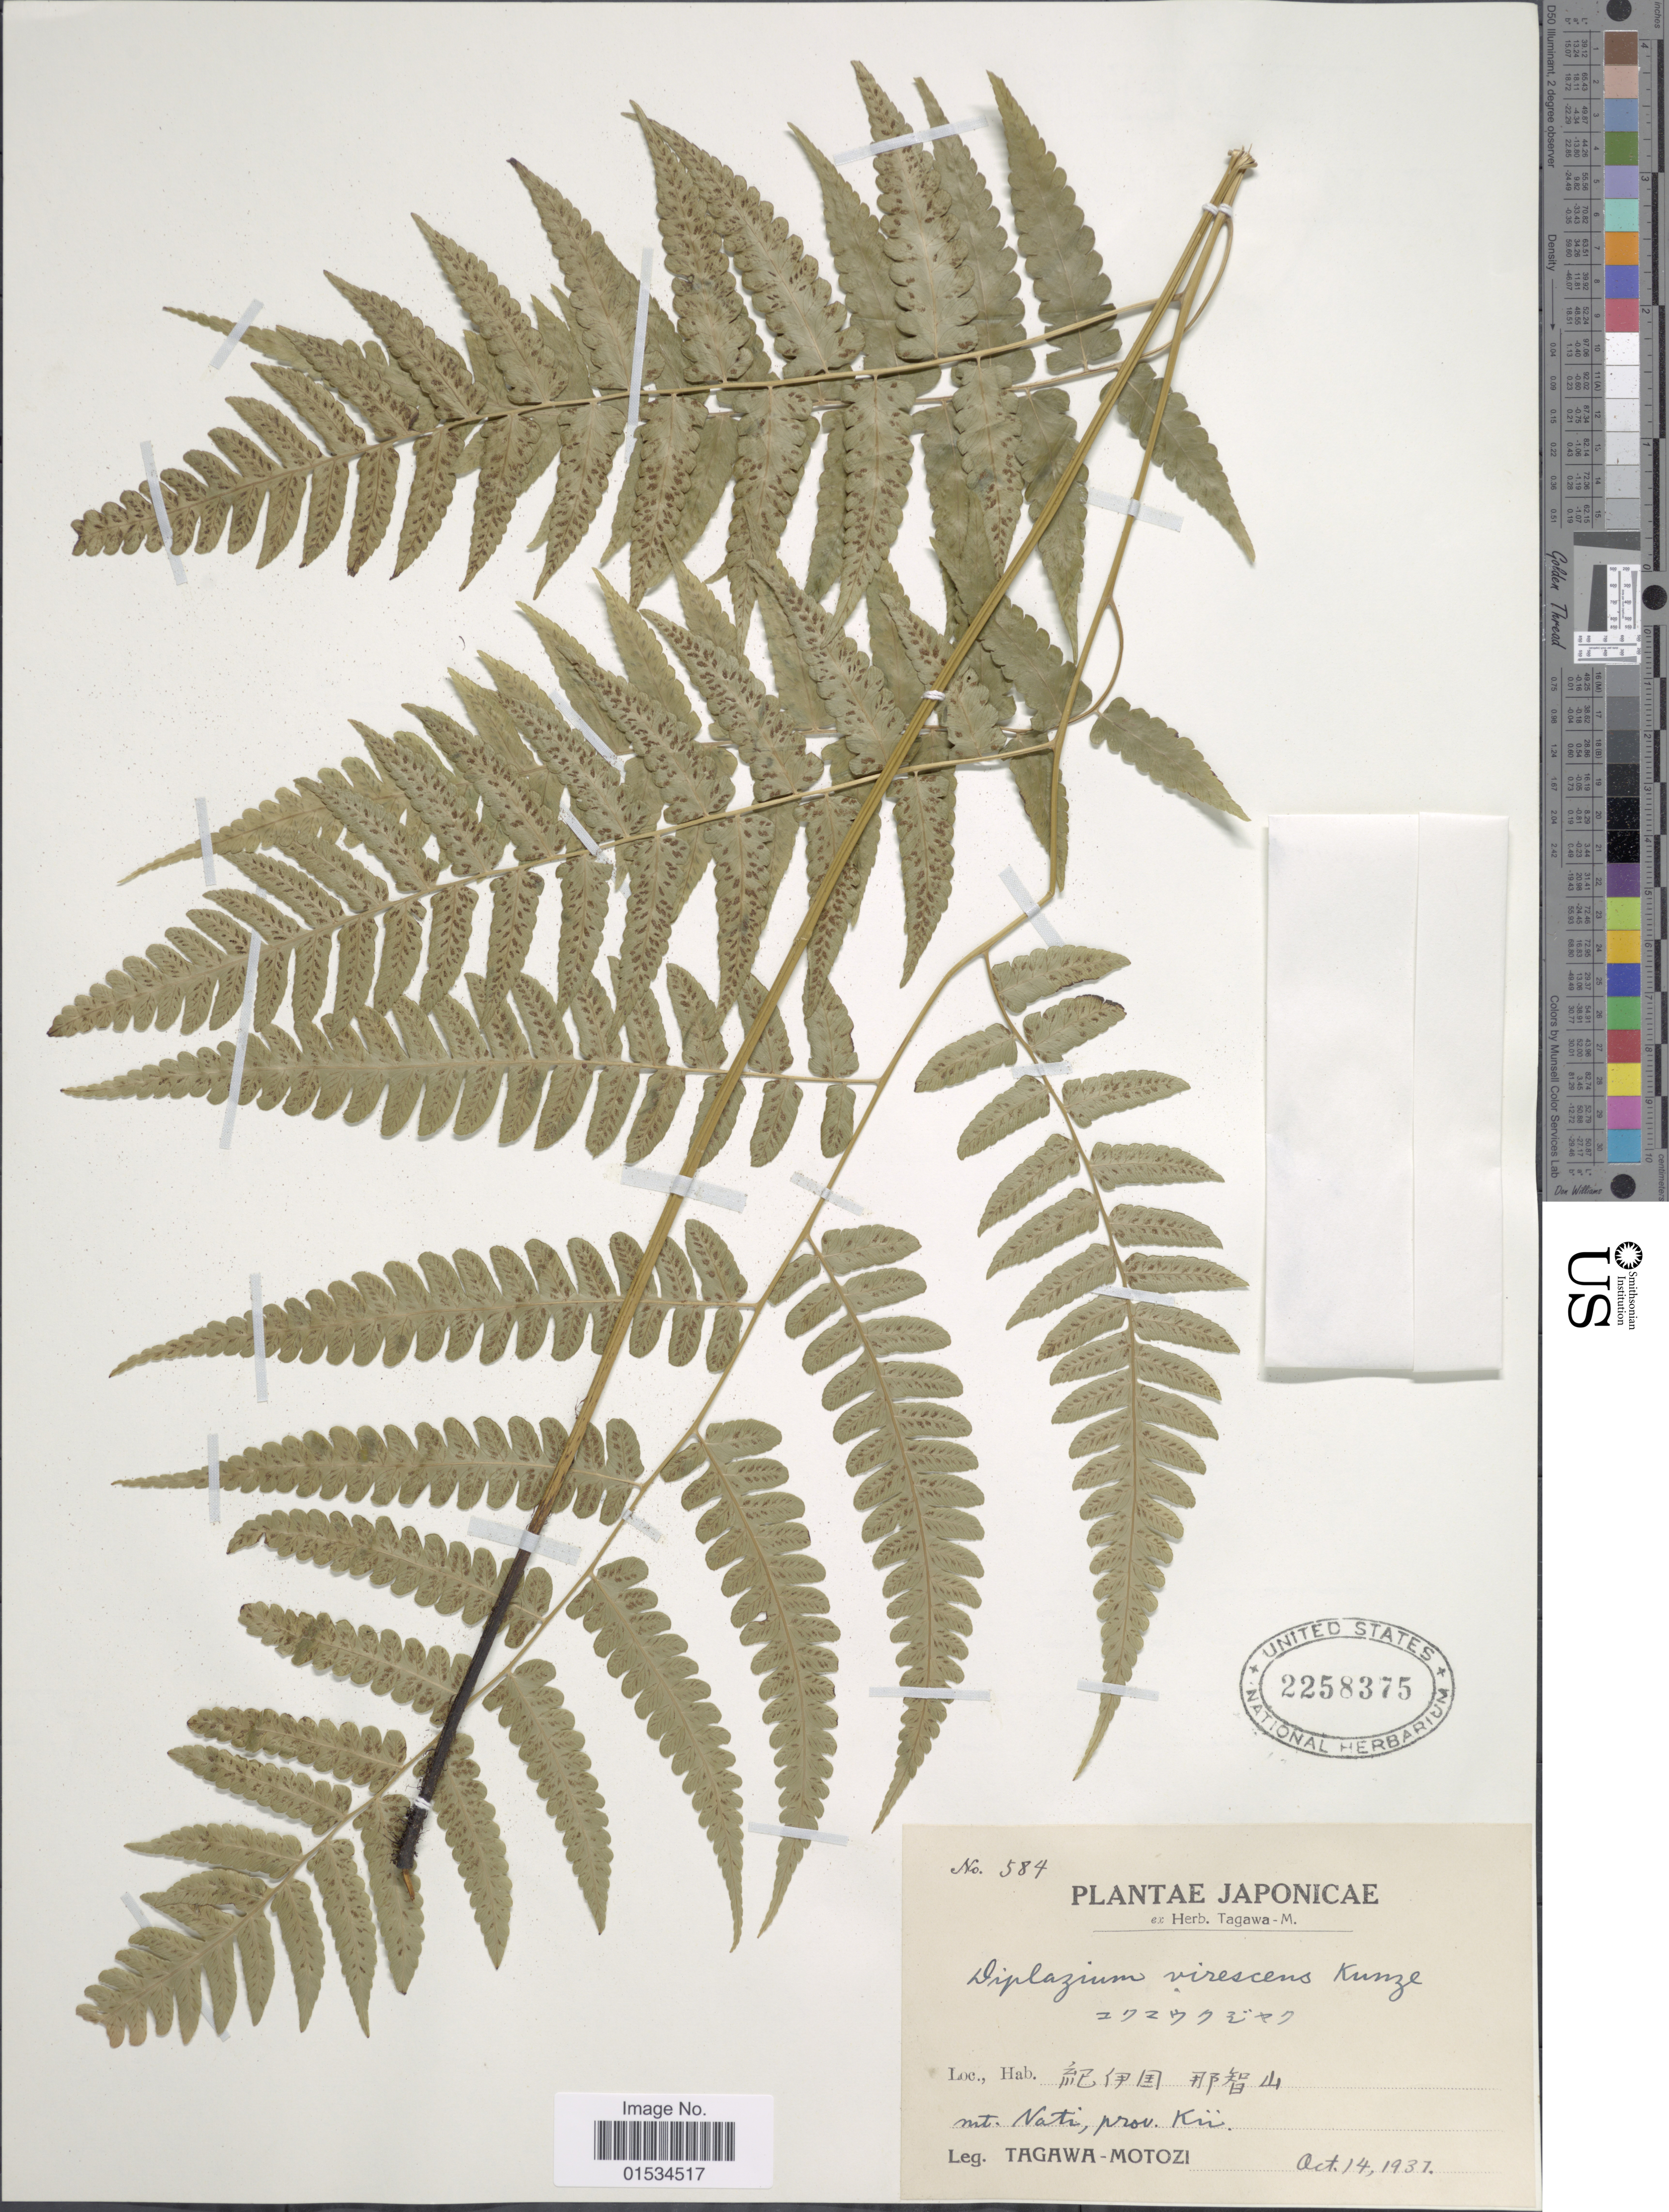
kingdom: Plantae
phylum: Tracheophyta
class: Polypodiopsida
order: Polypodiales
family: Athyriaceae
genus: Diplazium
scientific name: Diplazium virescens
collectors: M. Tagawa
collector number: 584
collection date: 1931-10-14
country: Japan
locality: Mt. Nati, Prov. Kii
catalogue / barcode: US 2258375